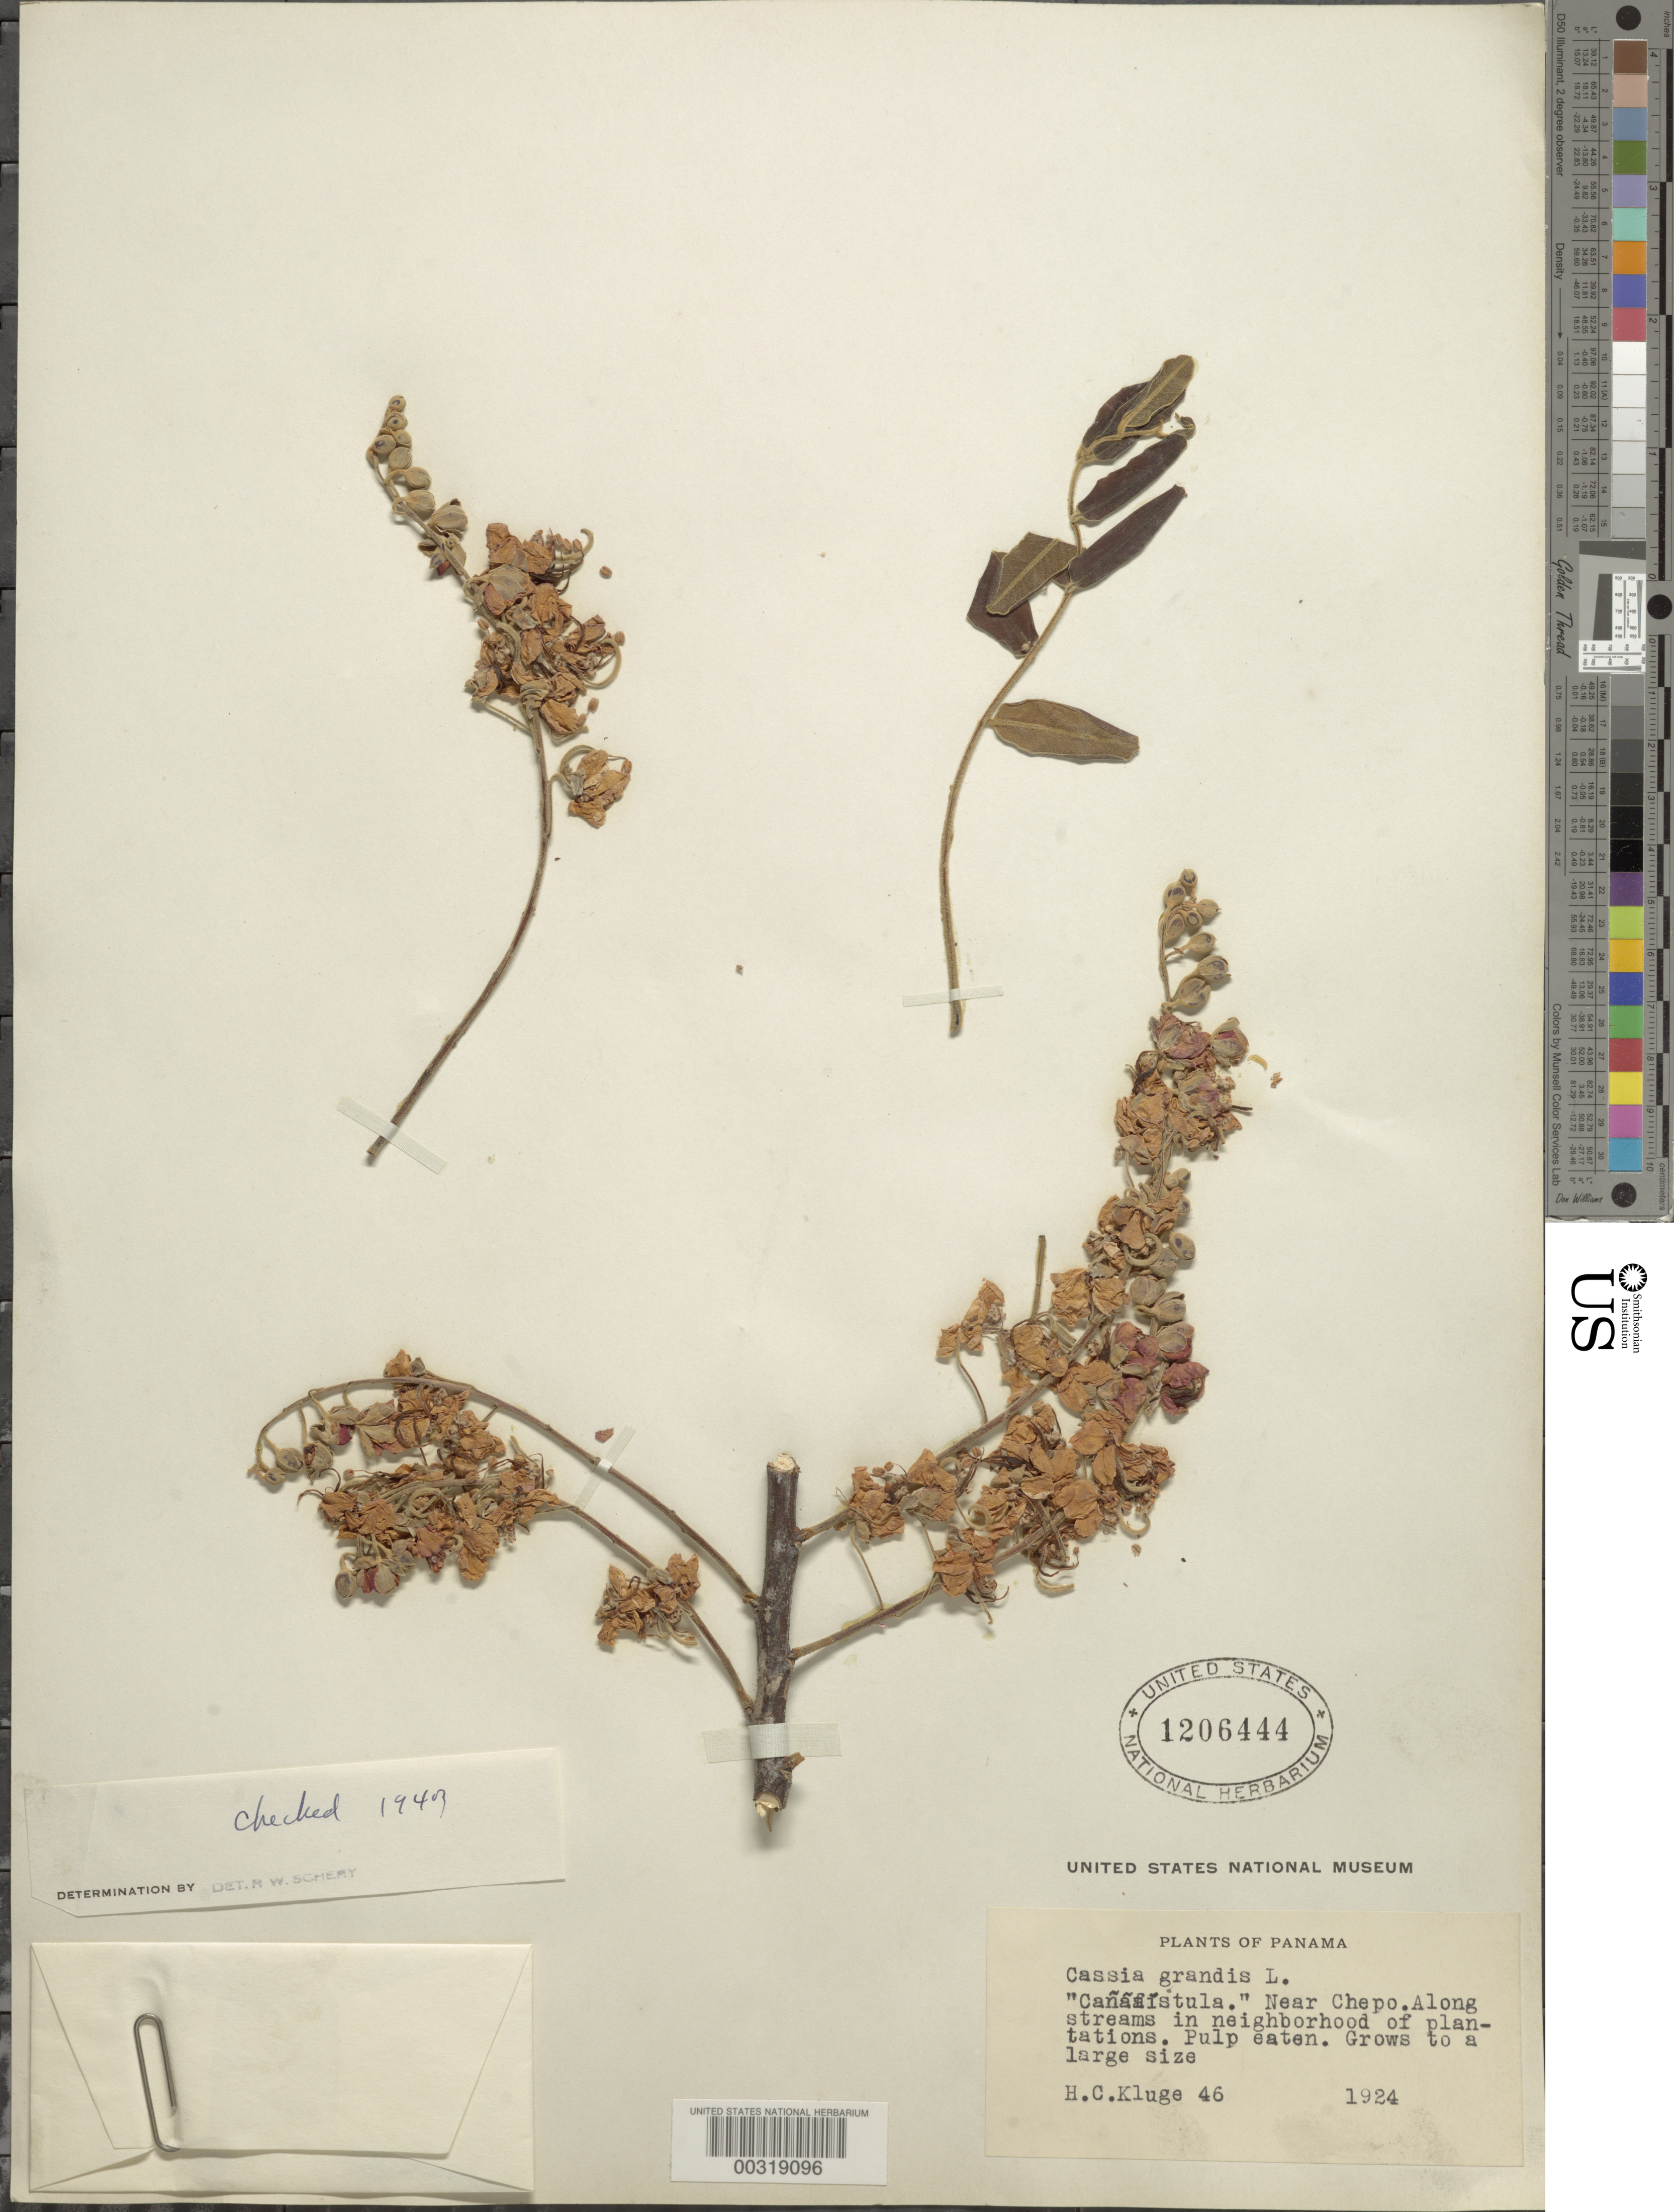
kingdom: Plantae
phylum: Tracheophyta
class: Magnoliopsida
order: Fabales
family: Fabaceae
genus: Cassia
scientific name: Cassia grandis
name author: L. f.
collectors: H. C. Kluge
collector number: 46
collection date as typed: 1924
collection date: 1924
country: Panama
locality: Near Chepo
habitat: Along streams in neighborhood of plantaions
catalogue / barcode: US 1206444